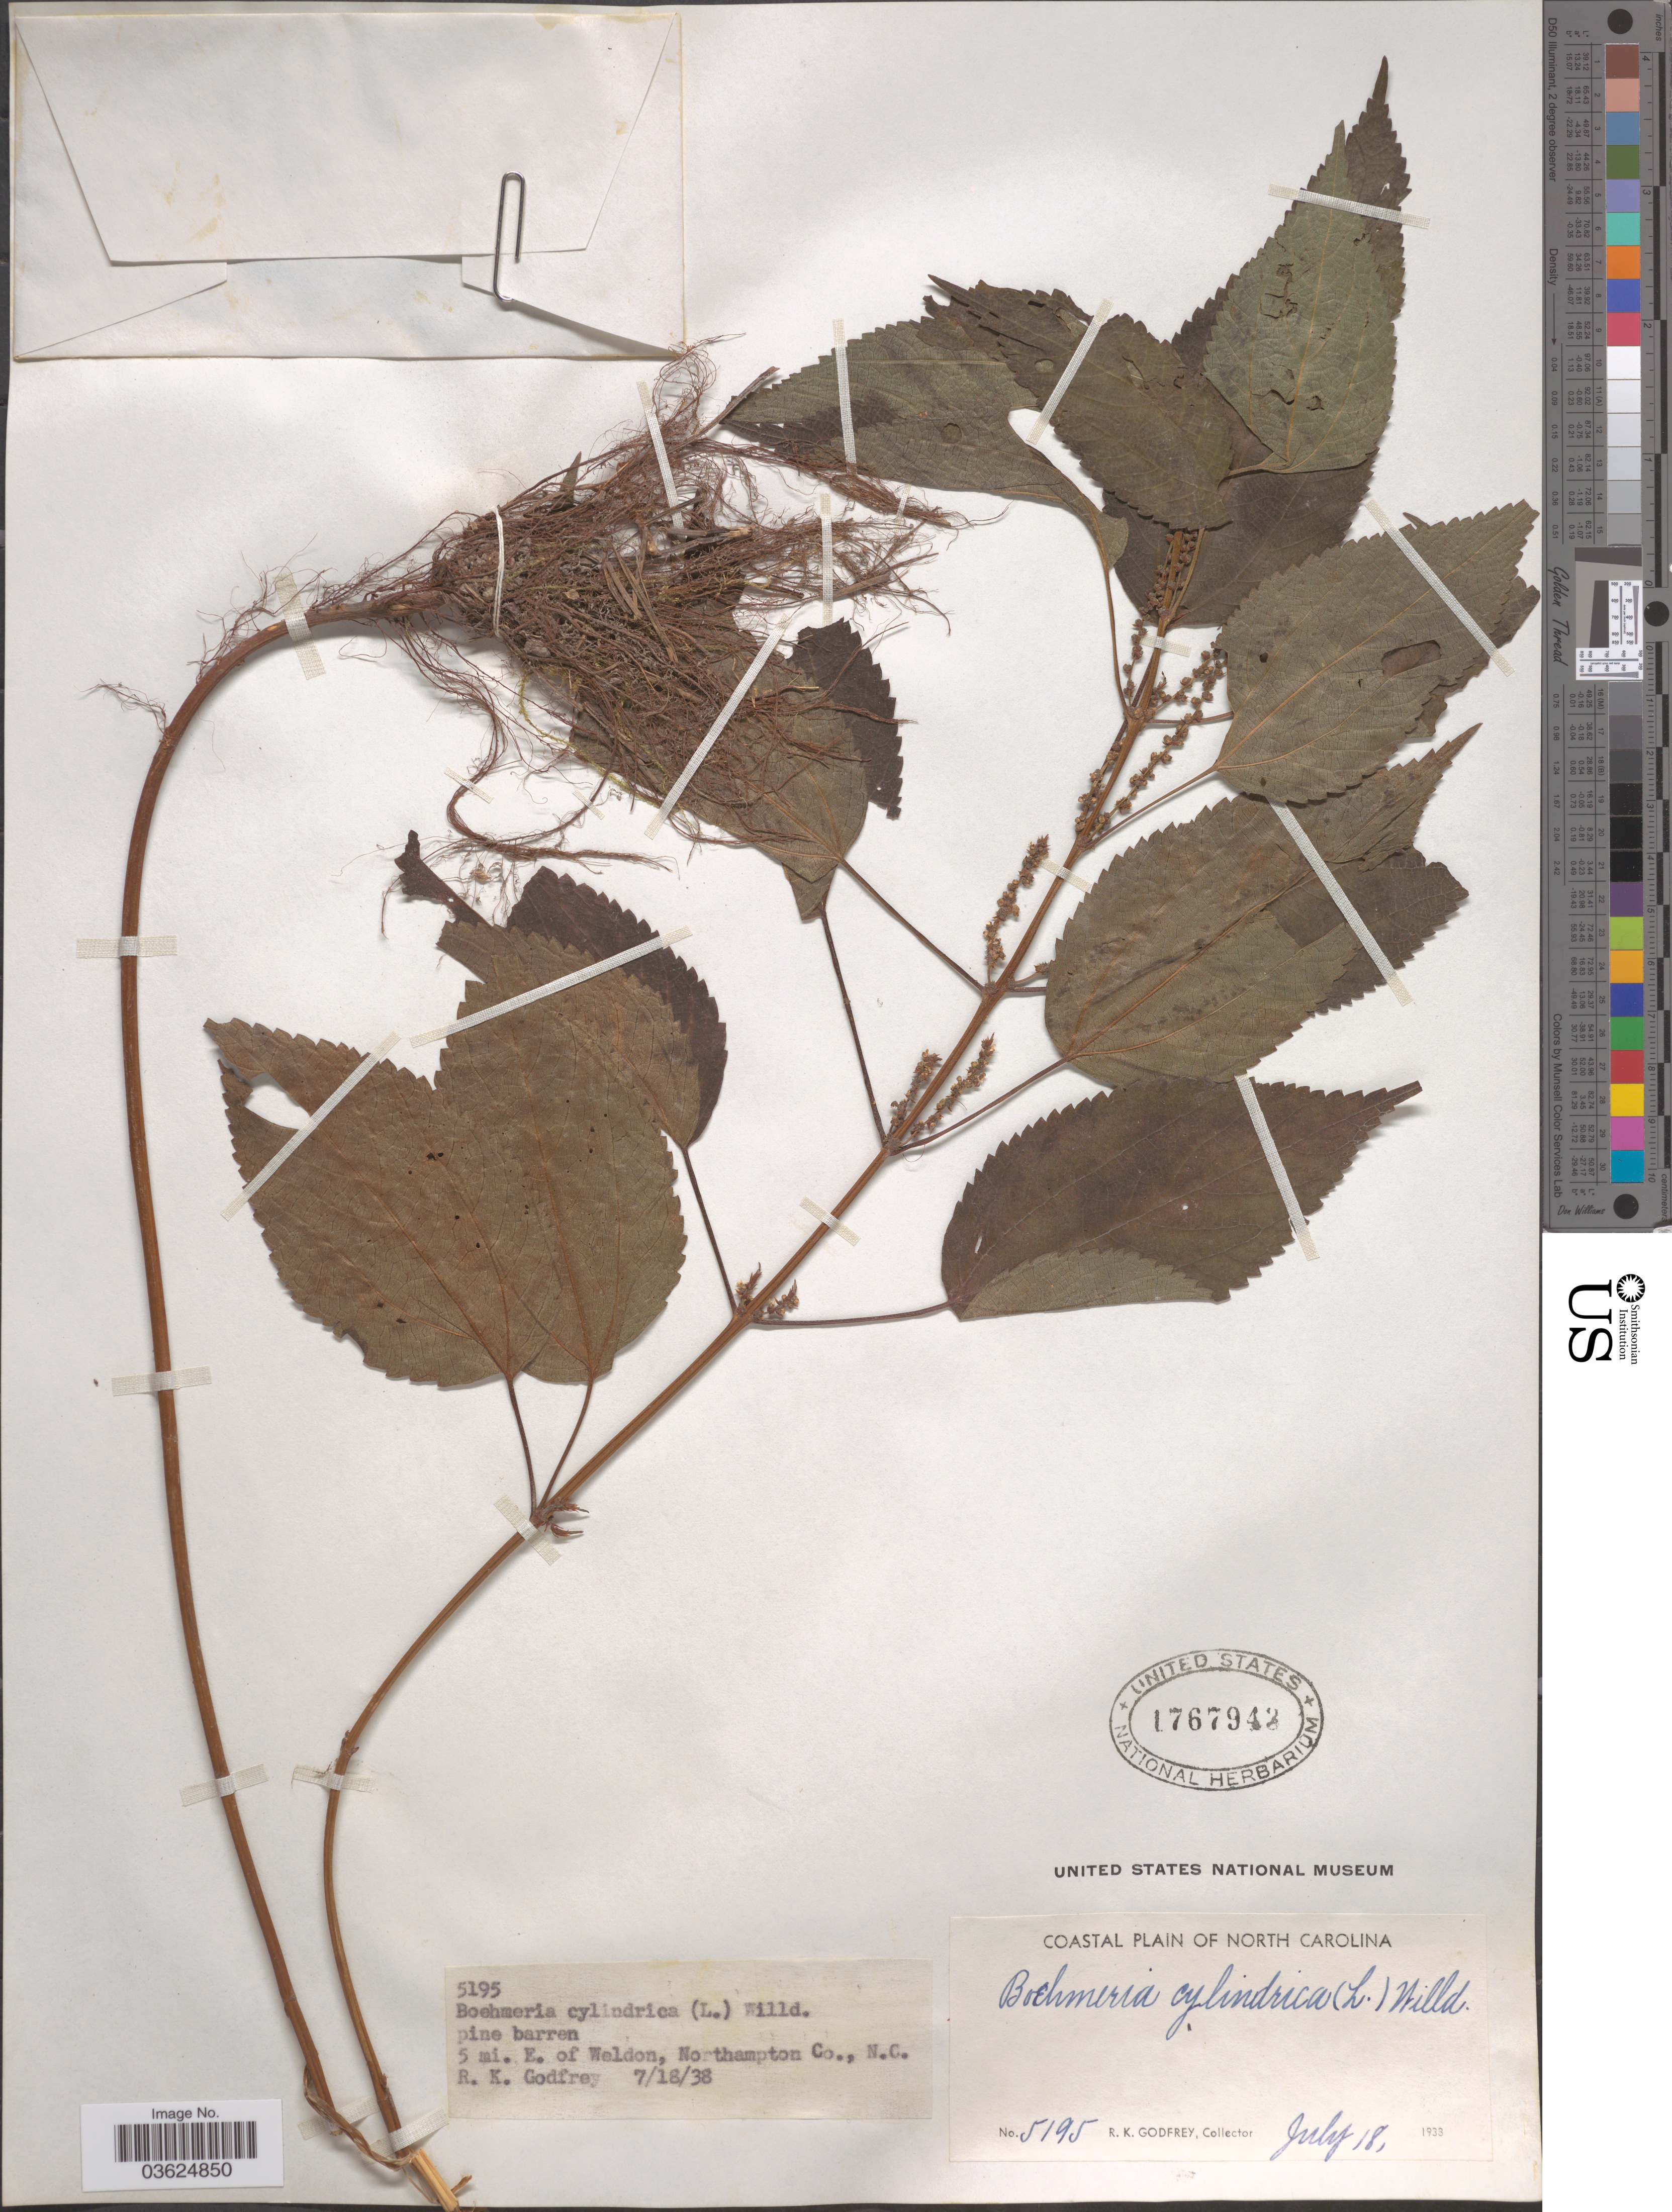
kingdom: Plantae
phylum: Tracheophyta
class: Magnoliopsida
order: Rosales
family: Urticaceae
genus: Boehmeria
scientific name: Boehmeria cylindrica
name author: (L.) Sw.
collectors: R. K. Godfrey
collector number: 5195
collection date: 1938-07-18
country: United States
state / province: North Carolina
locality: Coastal Plain of North Carolina. 5 mi. E. of Weldon, Northampton Co.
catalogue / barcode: US 1767943